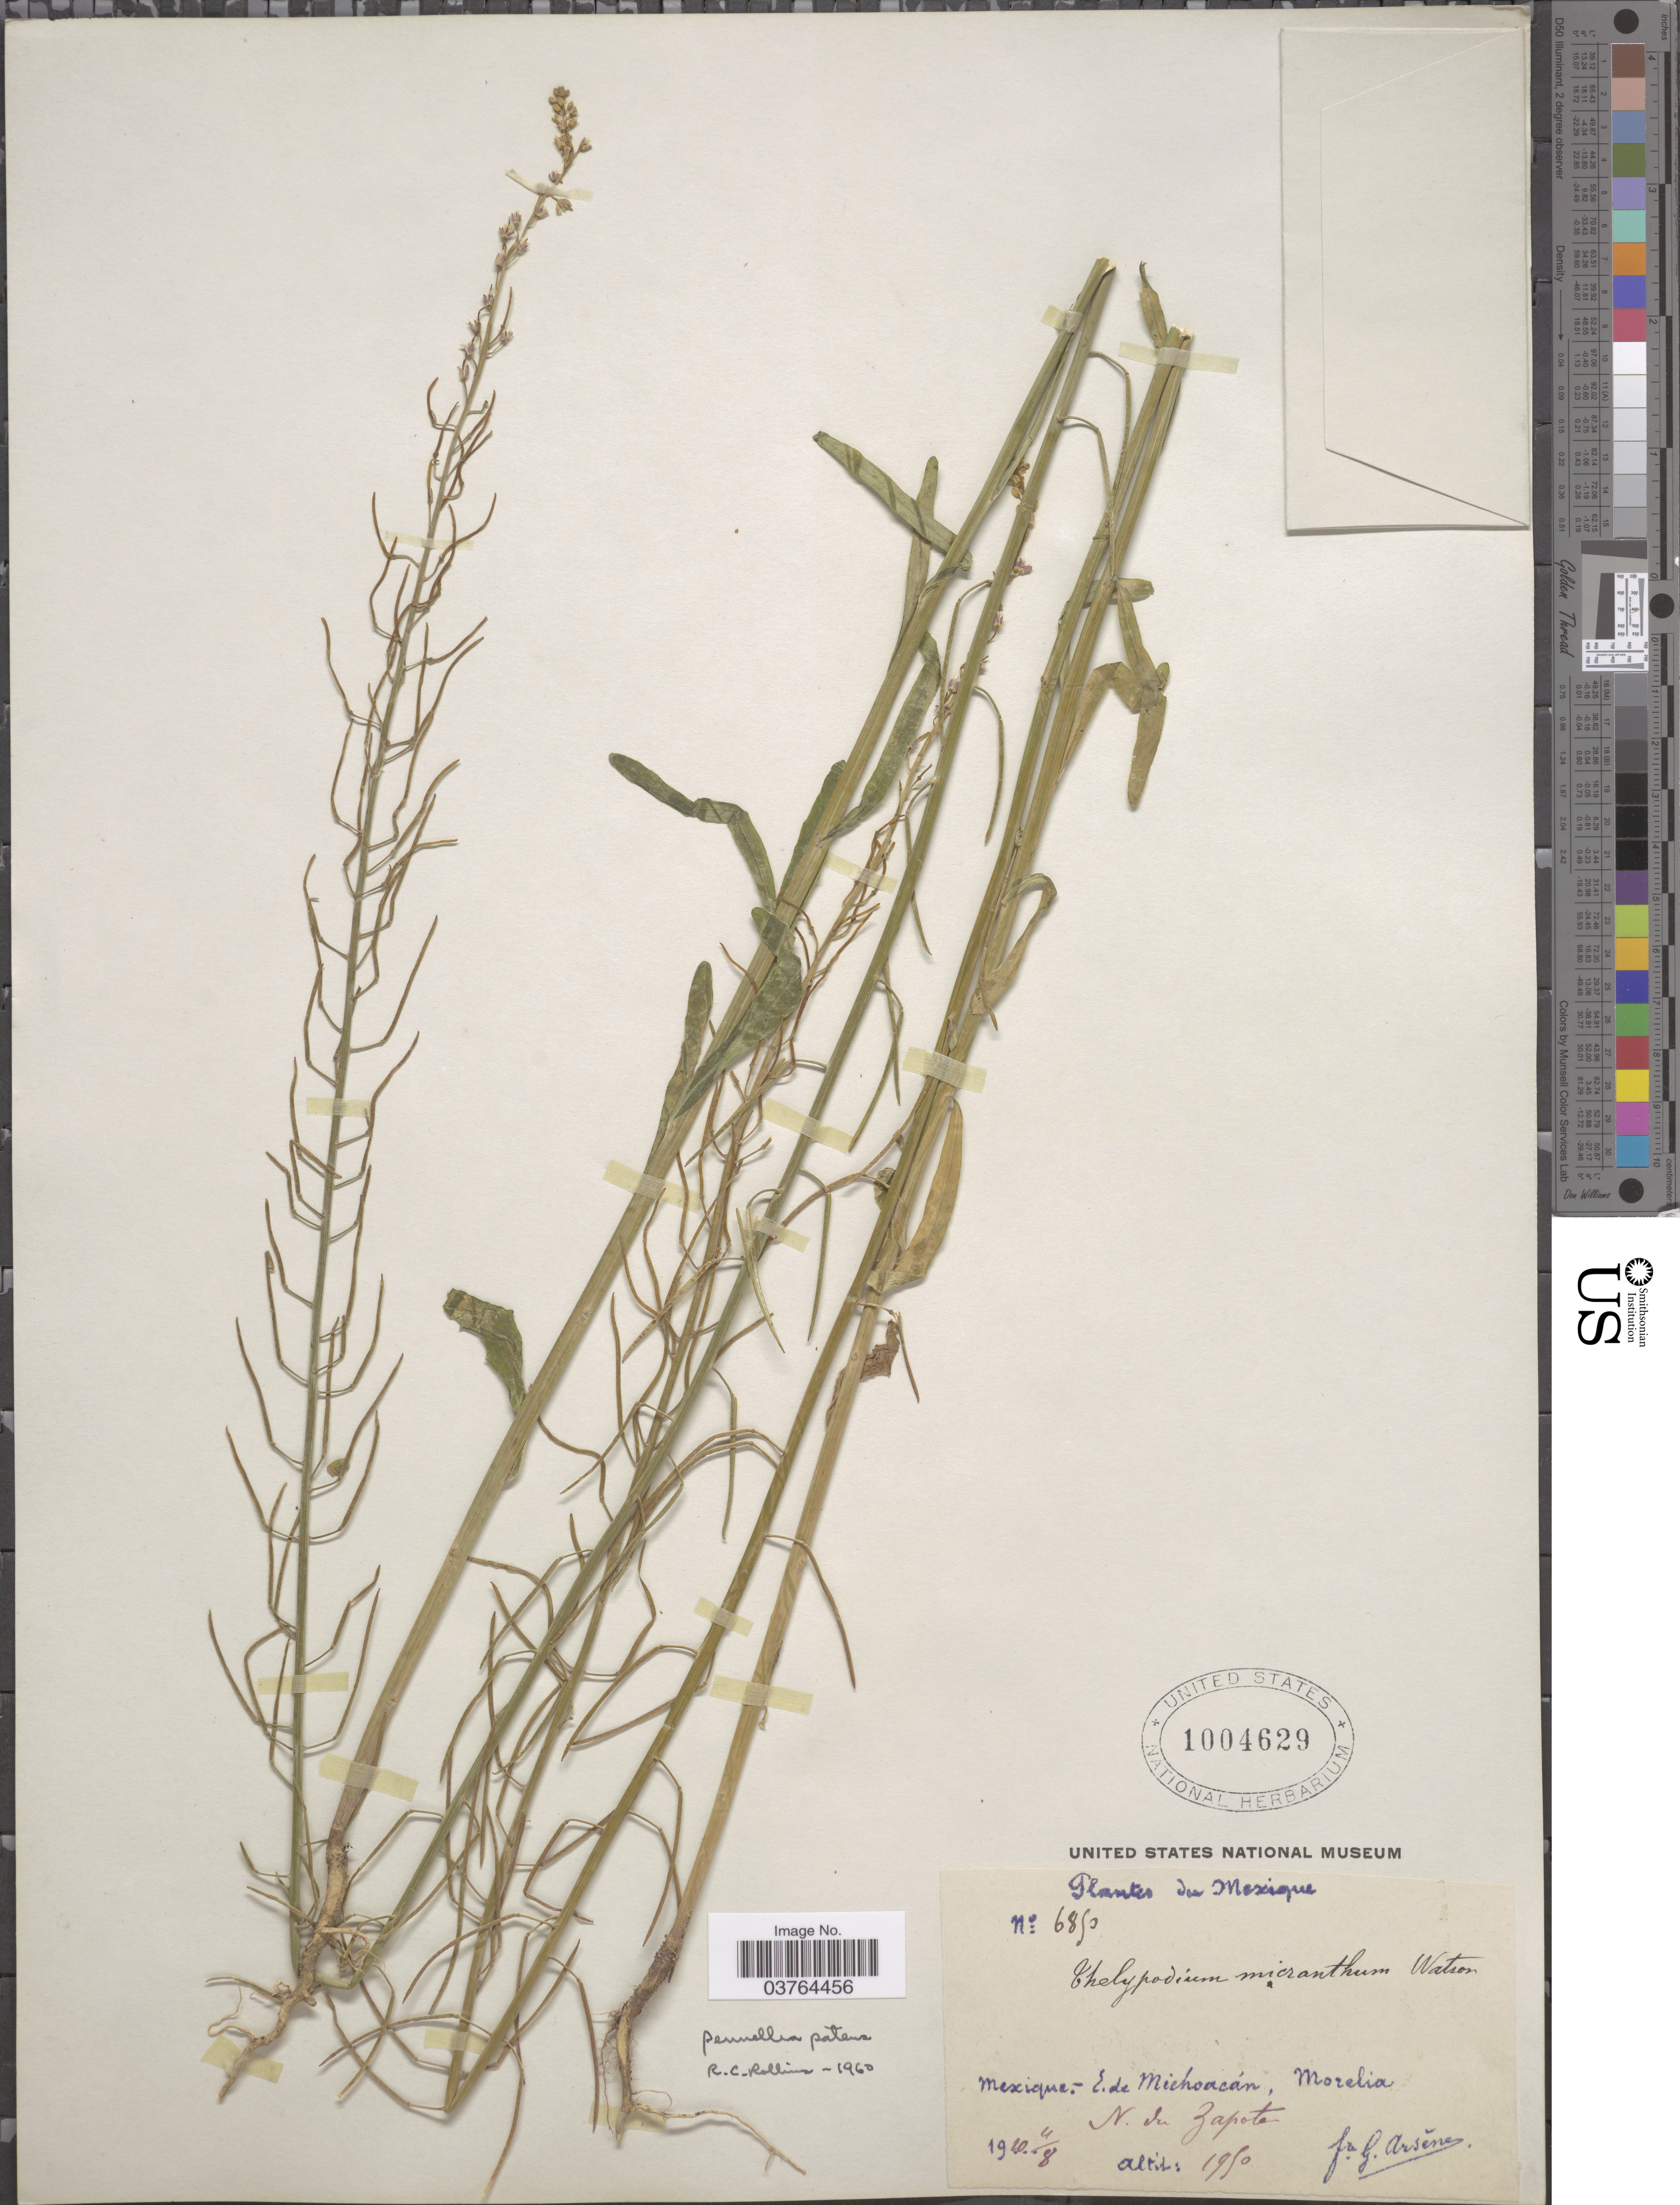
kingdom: Plantae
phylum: Tracheophyta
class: Magnoliopsida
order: Brassicales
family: Brassicaceae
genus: Pennellia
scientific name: Pennellia patens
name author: (O.E. Schulz) Rollins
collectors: Bro. G. Arsène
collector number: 6850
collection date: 1920-08-04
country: Mexico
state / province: Michoacán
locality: E. de Michoacán, Morelia. N. du Zapote.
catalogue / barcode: US 1004629